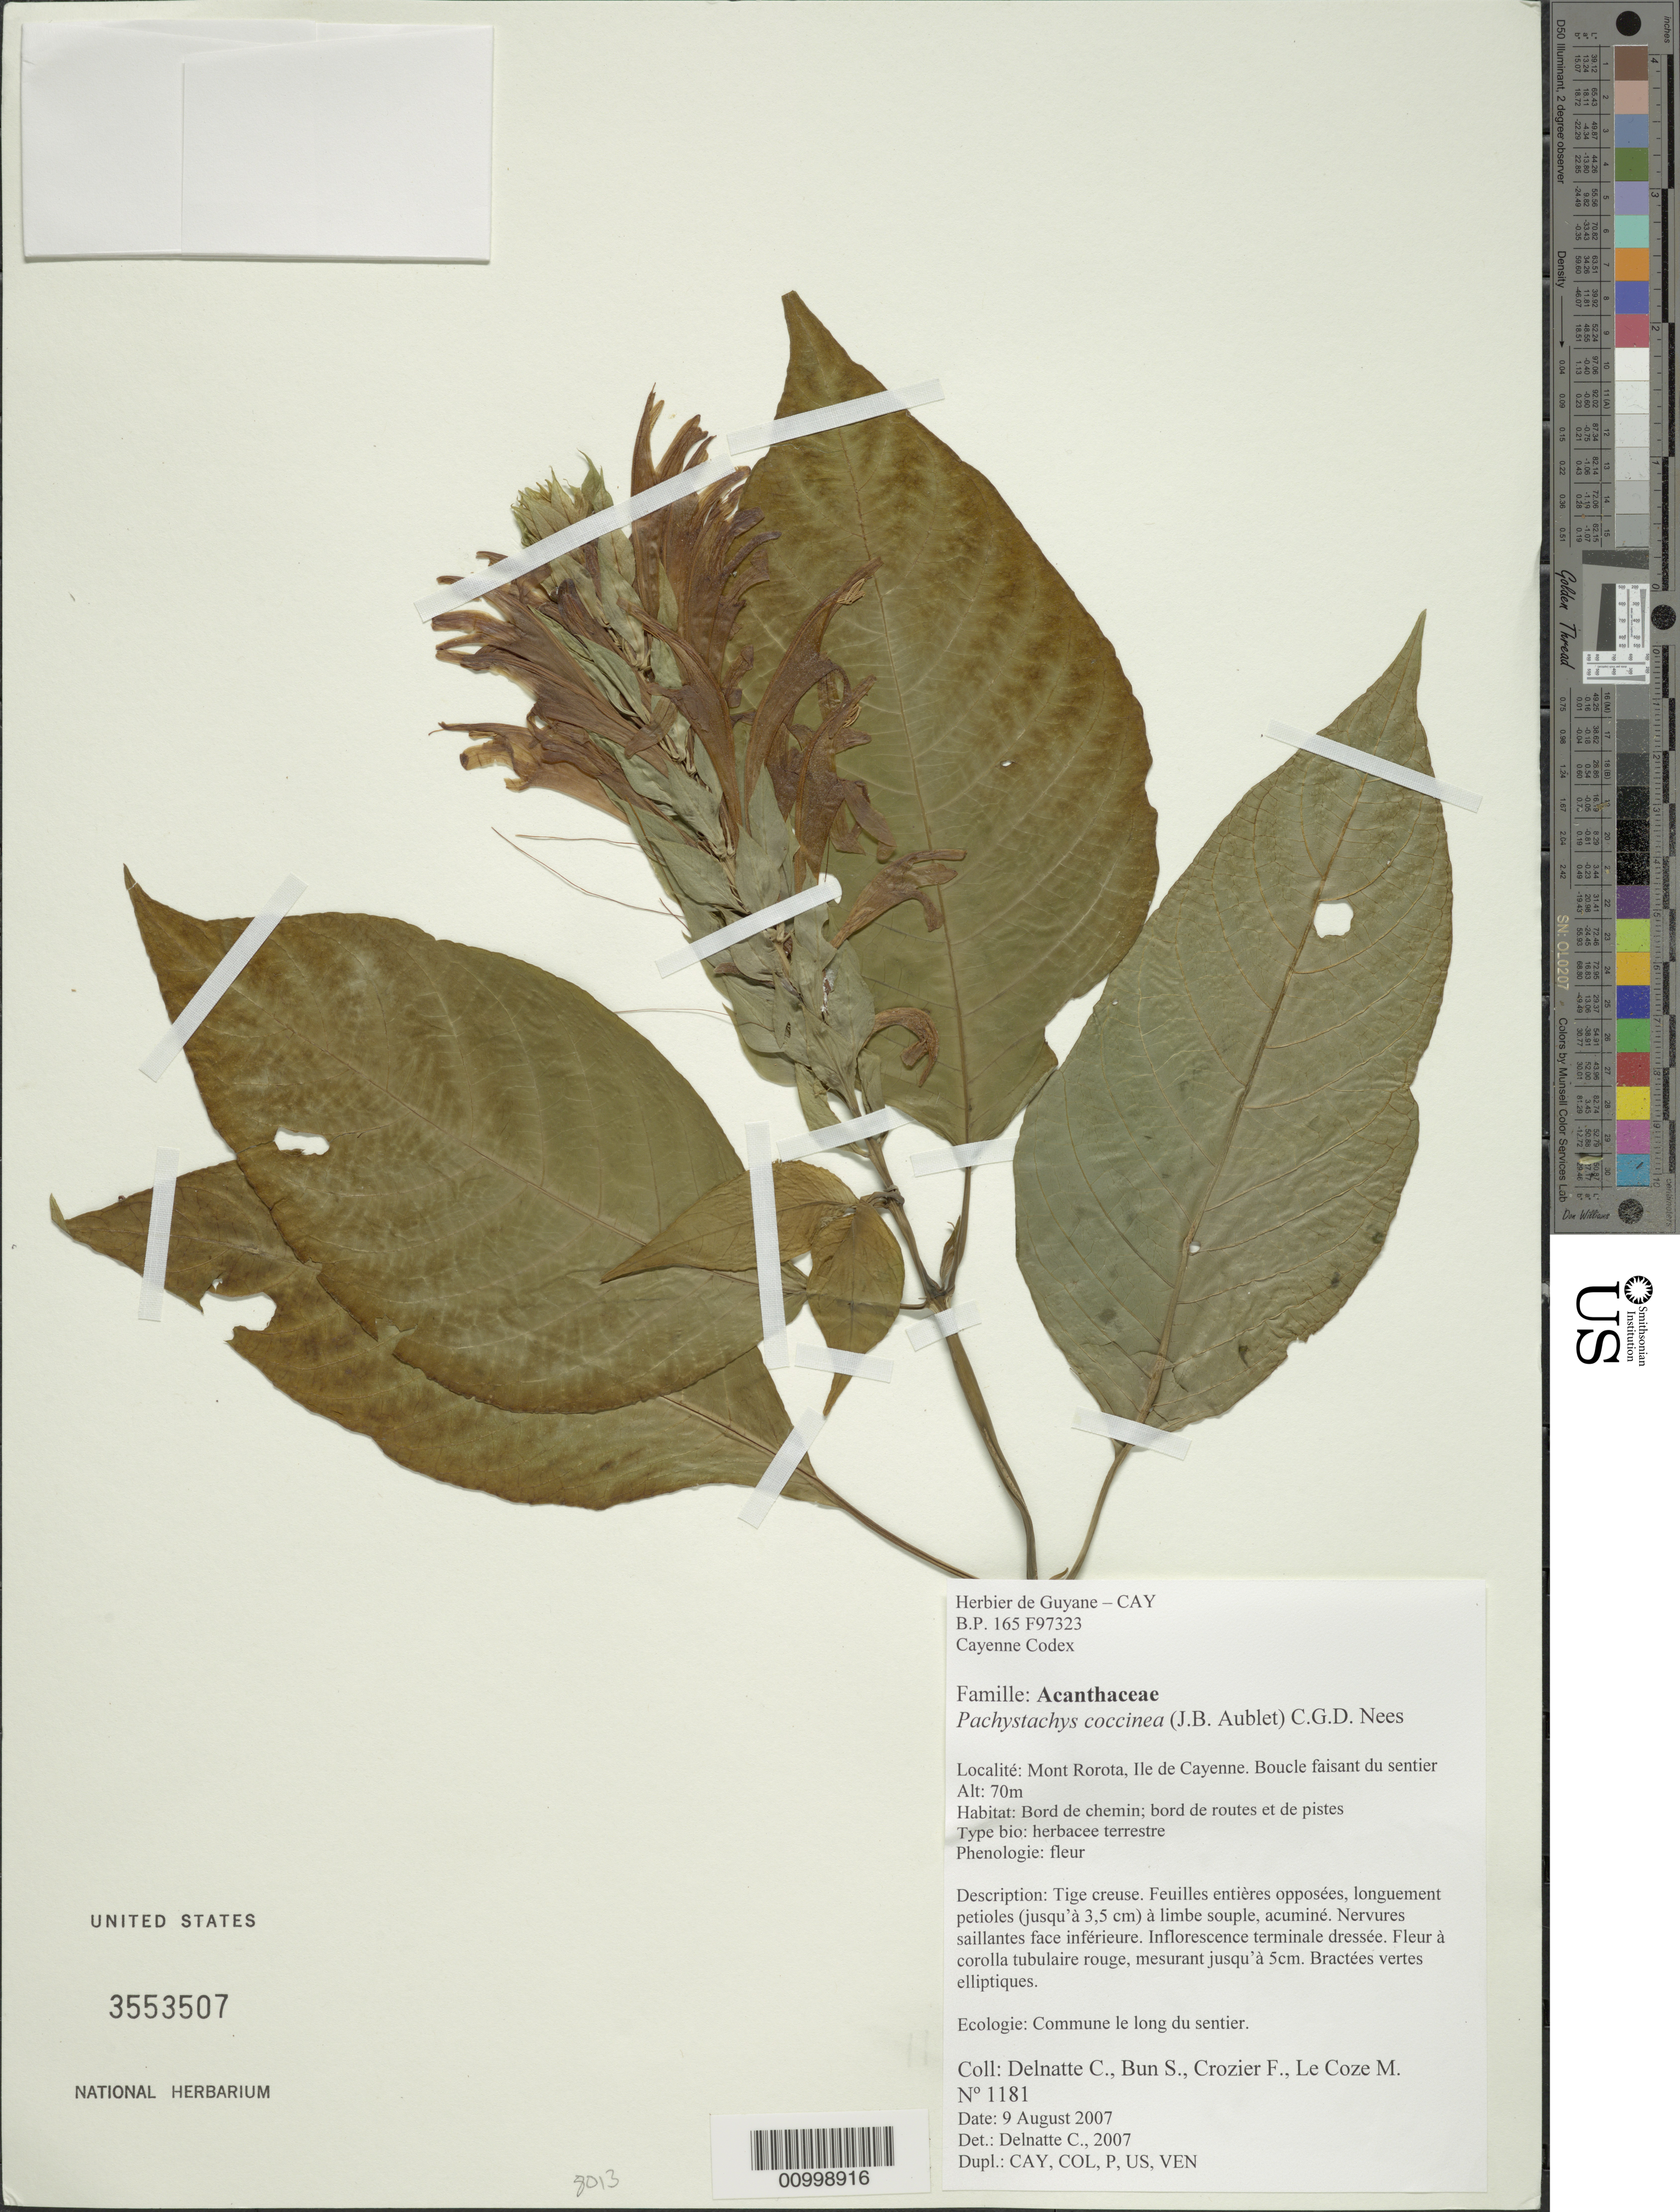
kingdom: Plantae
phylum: Tracheophyta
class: Magnoliopsida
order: Lamiales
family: Acanthaceae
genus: Pachystachys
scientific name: Pachystachys coccinea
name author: (Aubl.) Nees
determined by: Delnatte, C.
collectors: C. Delnatte, S. Bun, F. Crozier & M. Le Coze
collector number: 1181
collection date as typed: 9-Aug-07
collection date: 2007-08-09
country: French Guiana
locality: Mont Rorota, Ile de Cayenne. Boucle faisant du sentier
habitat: Bord de chemin; bord de routes et de pistes; commune le long du sentier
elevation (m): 70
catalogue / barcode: US 3553507